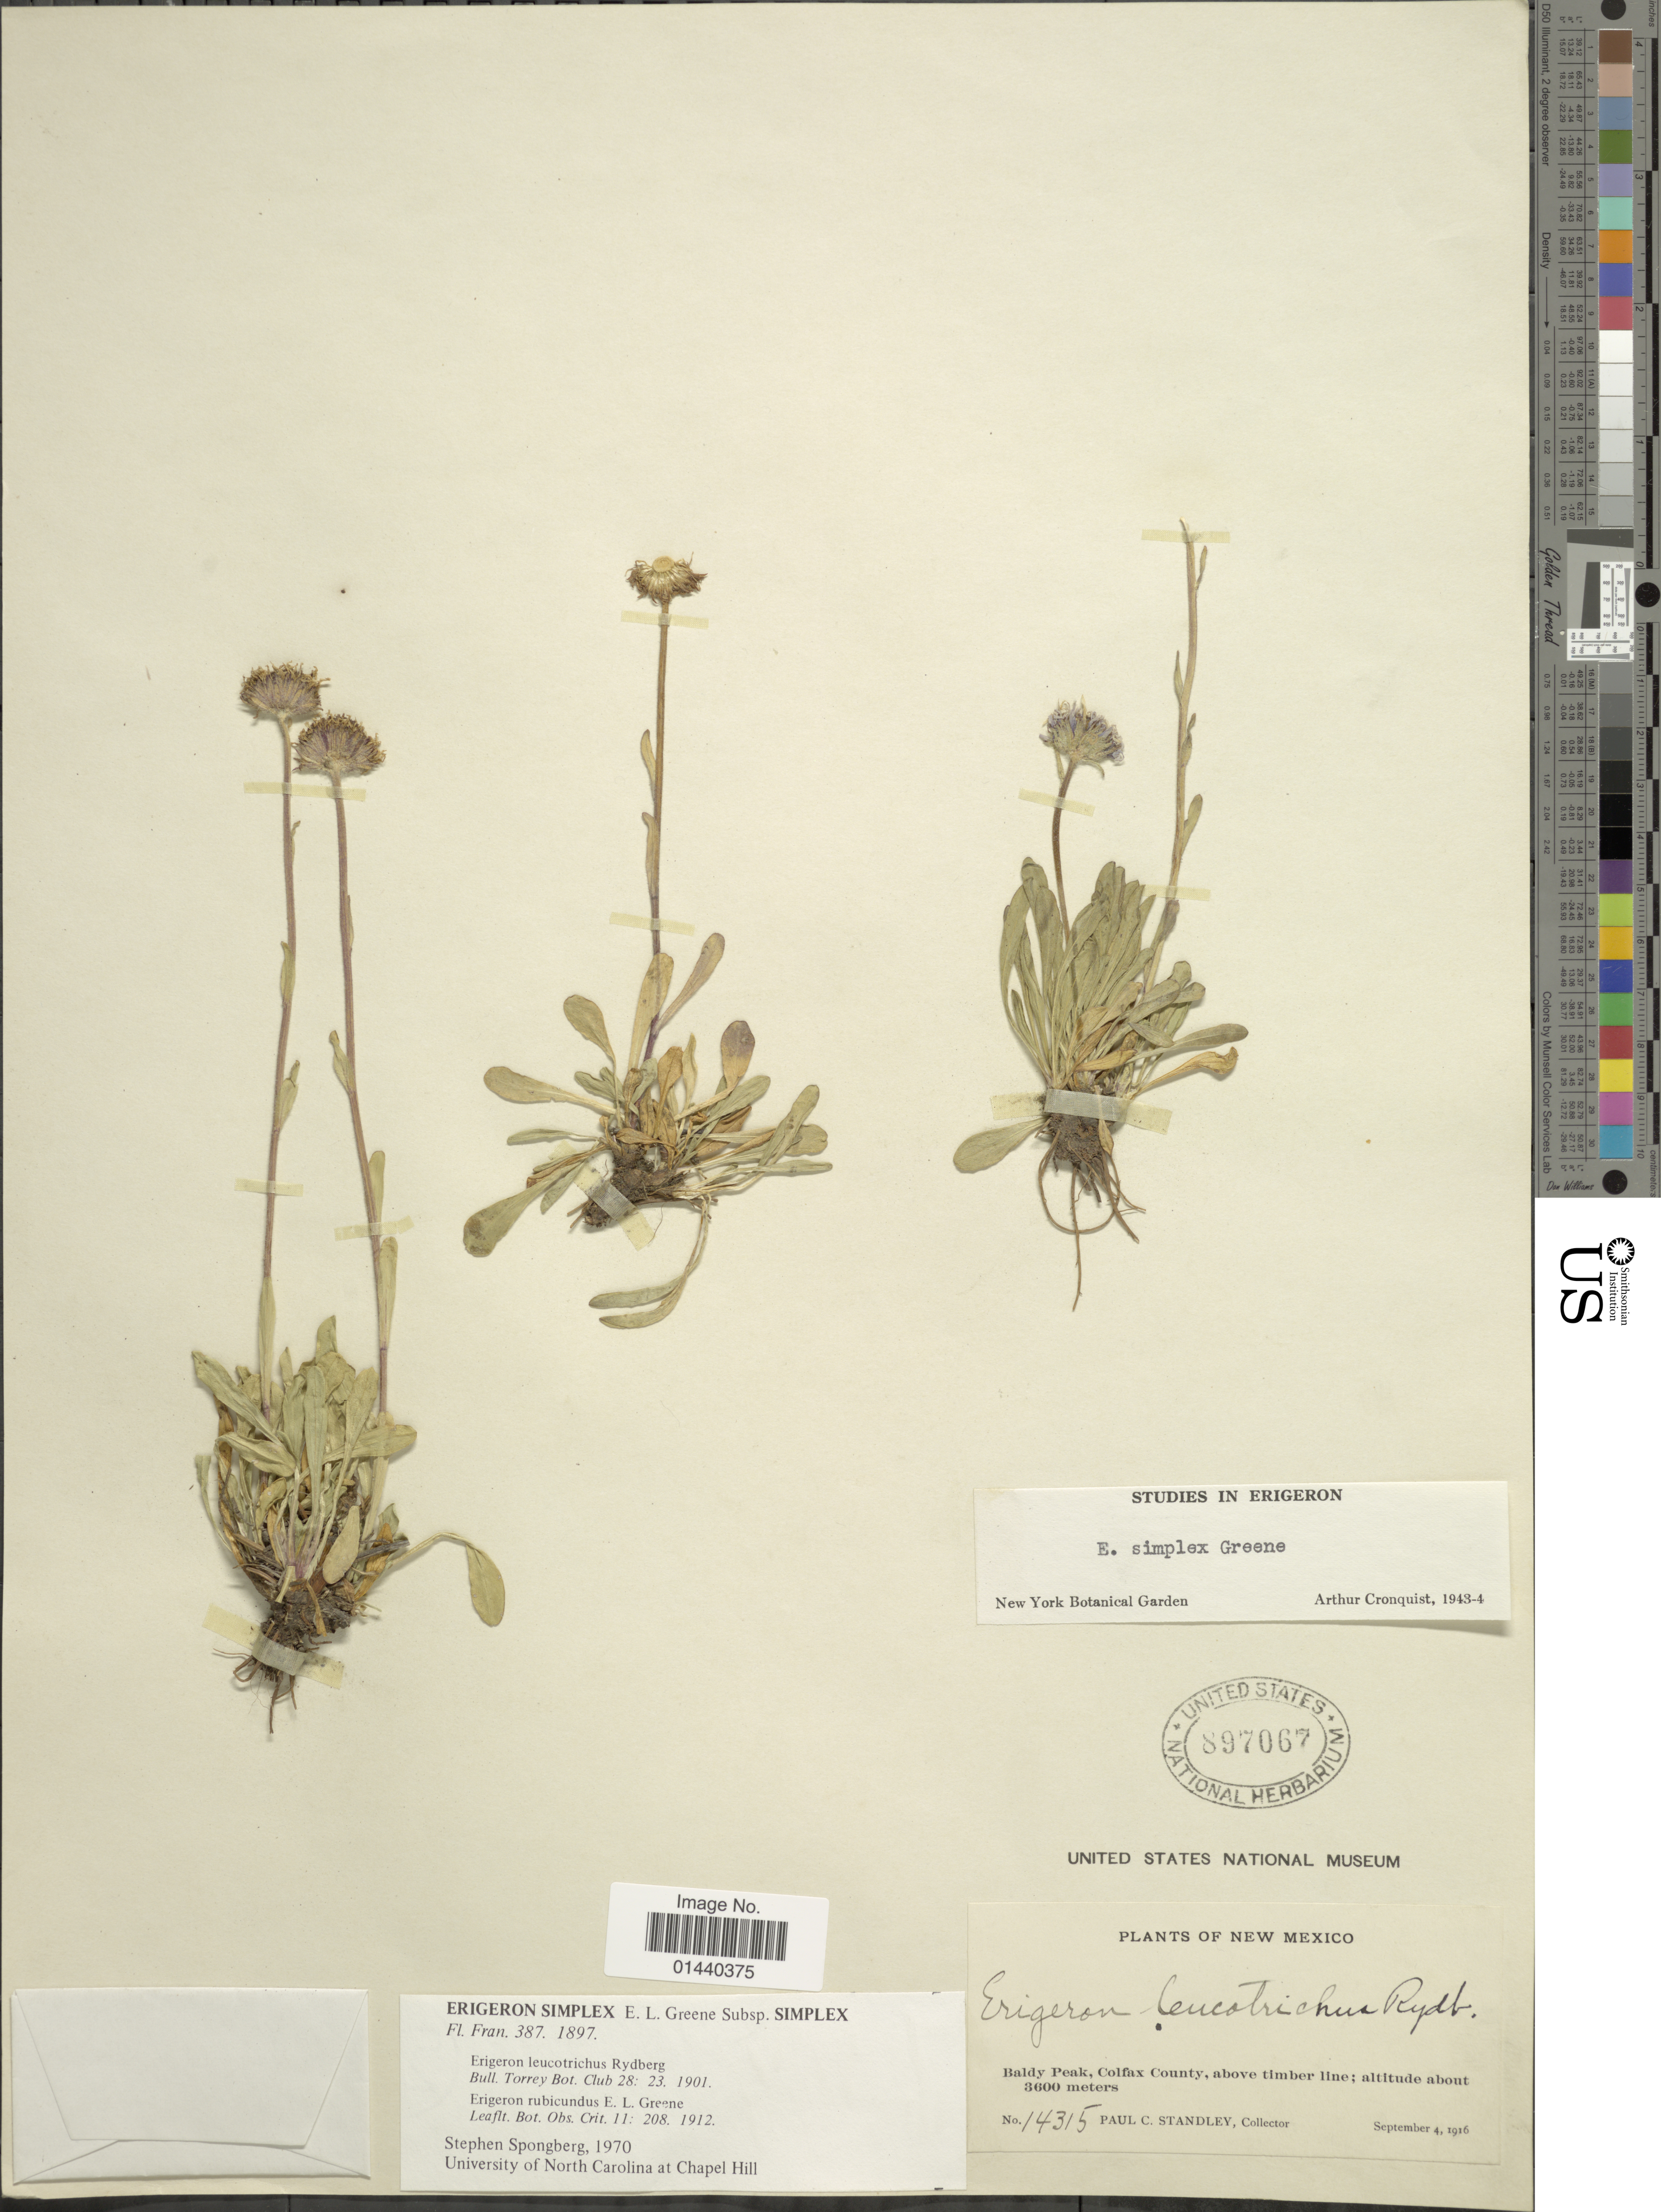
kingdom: Plantae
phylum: Tracheophyta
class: Magnoliopsida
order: Asterales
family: Asteraceae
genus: Erigeron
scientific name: Erigeron simplex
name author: Greene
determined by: Cronquist, A. J.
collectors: P. C. Standley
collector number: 14315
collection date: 1916-09-04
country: United States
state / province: New Mexico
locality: Baldy Peak, Colfax County, above timber line.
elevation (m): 3600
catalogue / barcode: US 897067